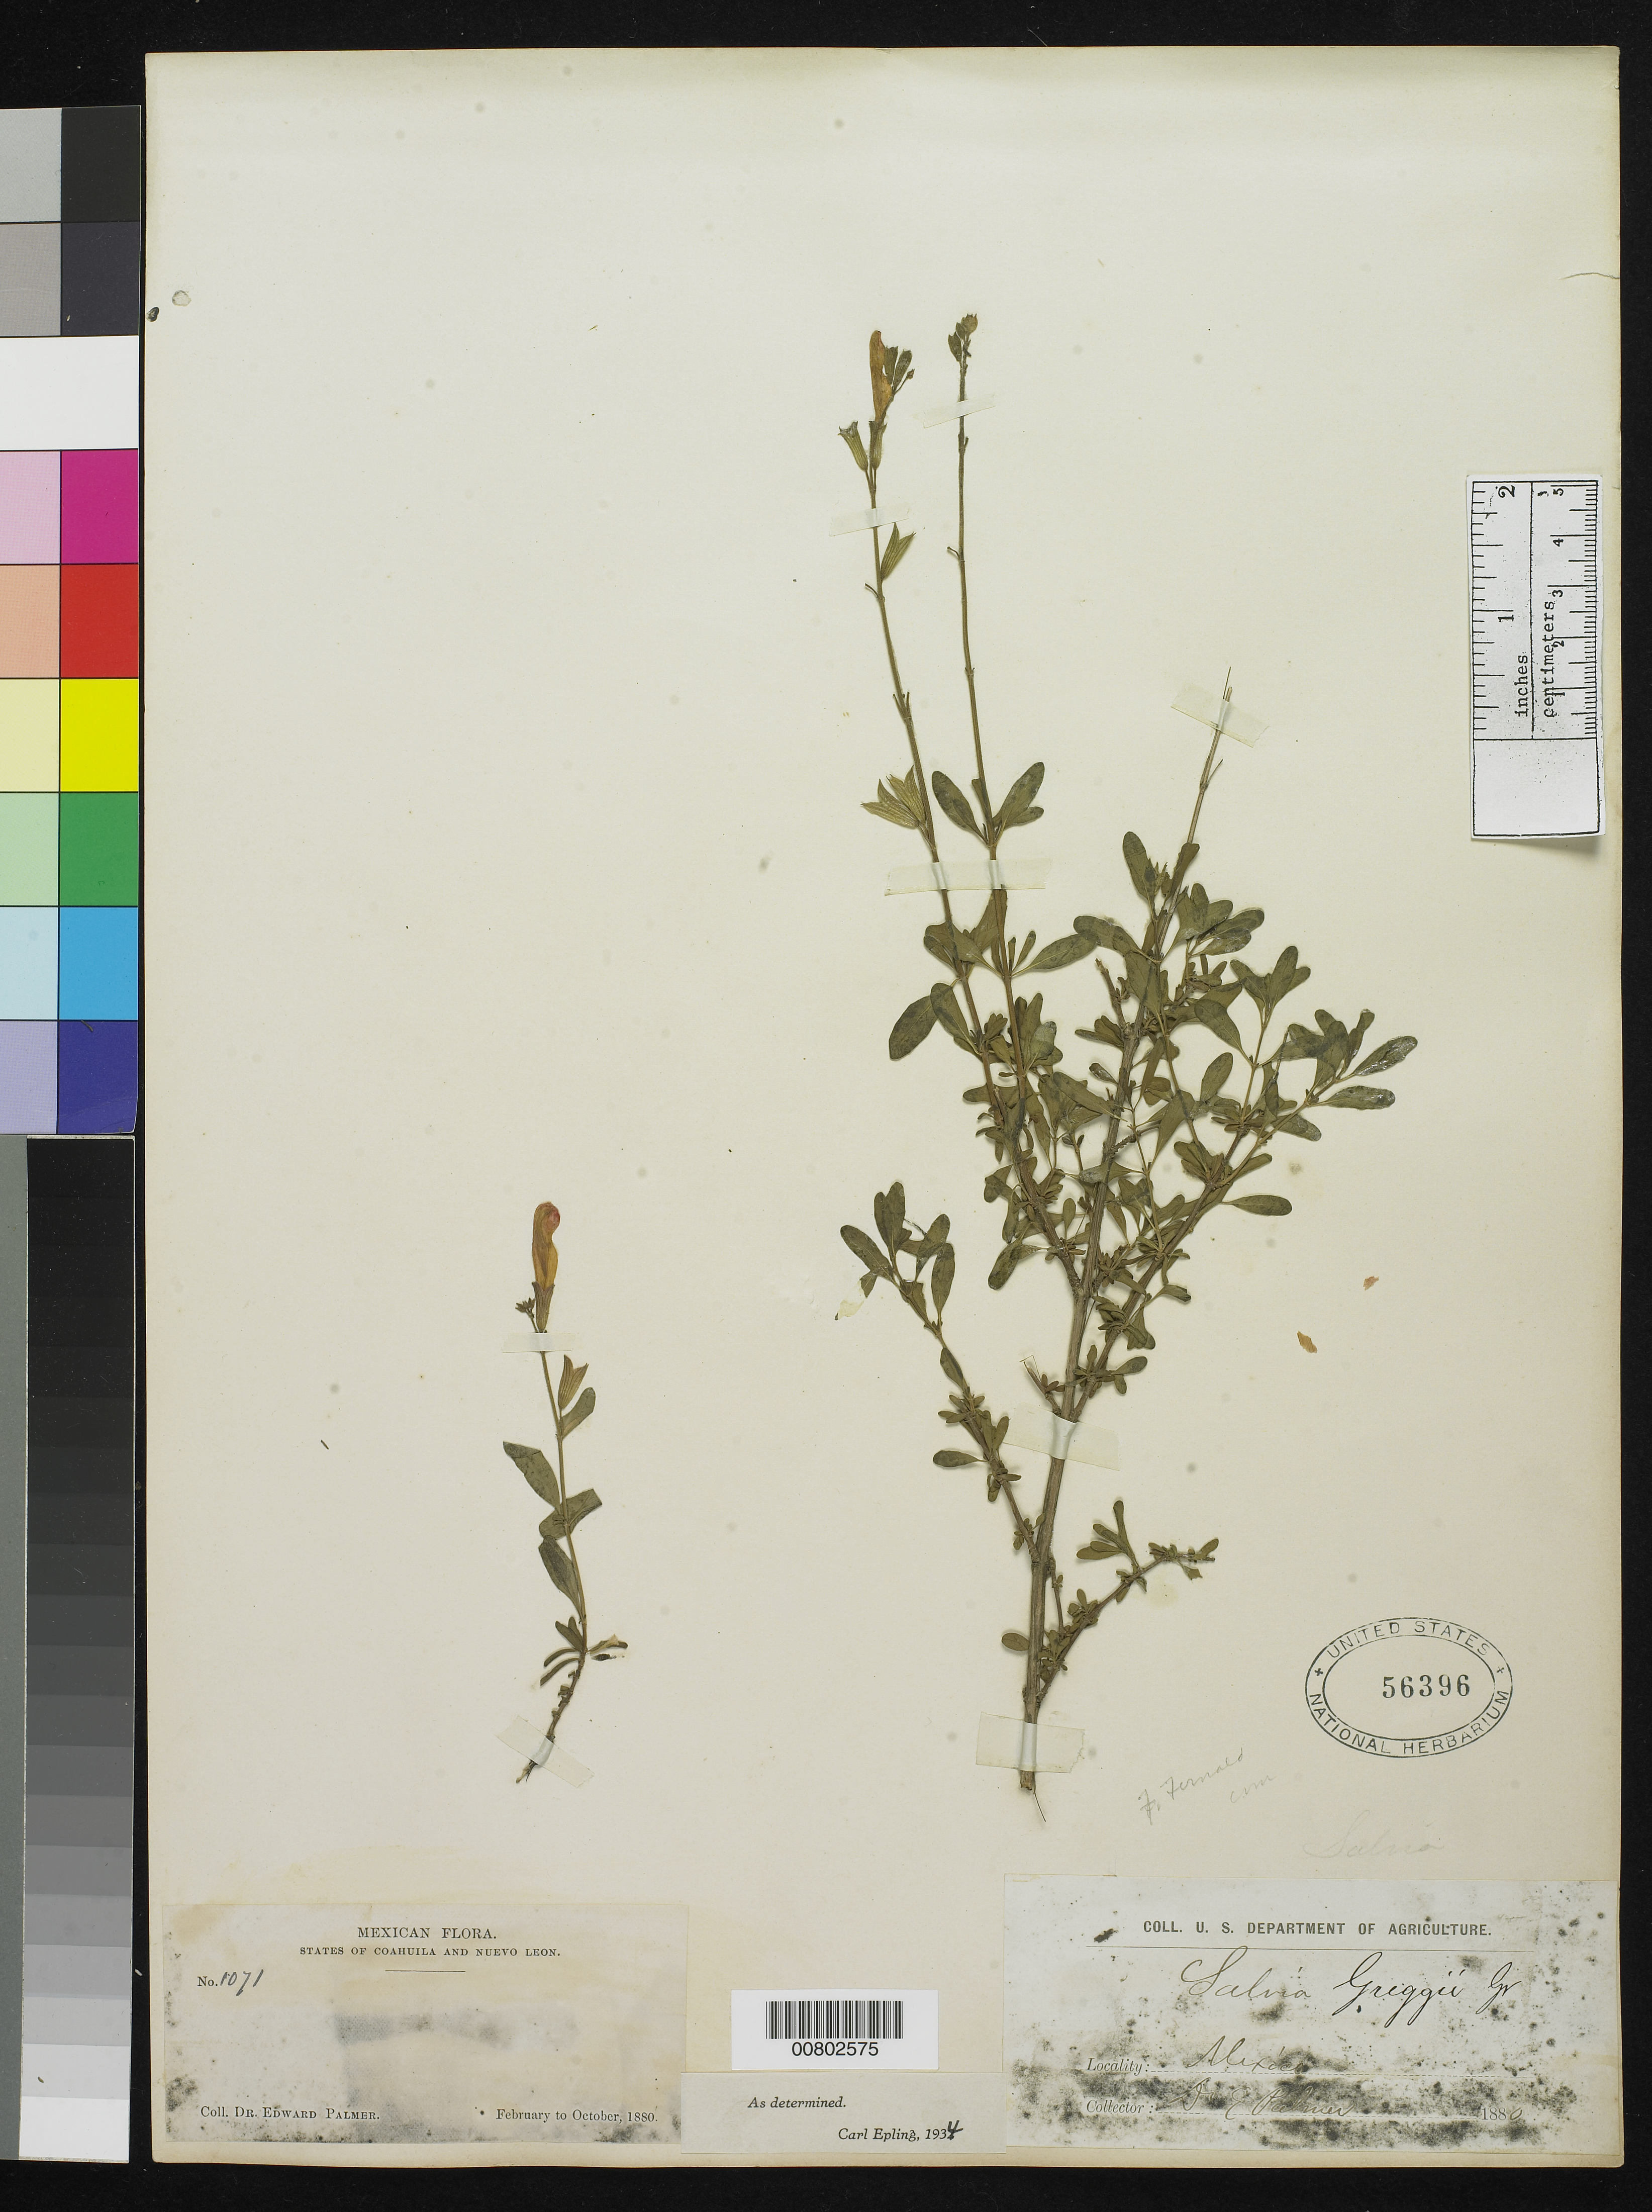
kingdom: Plantae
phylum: Tracheophyta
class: Magnoliopsida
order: Lamiales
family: Lamiaceae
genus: Salvia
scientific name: Salvia greggii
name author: A. Gray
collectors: E. Palmer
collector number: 1071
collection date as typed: Feb 1880 to -- Oct 1880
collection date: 1880-02/1880-10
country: Mexico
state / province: Coahuila / Nuevo León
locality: States of Coahuila and Nuevo León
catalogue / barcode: US 56396